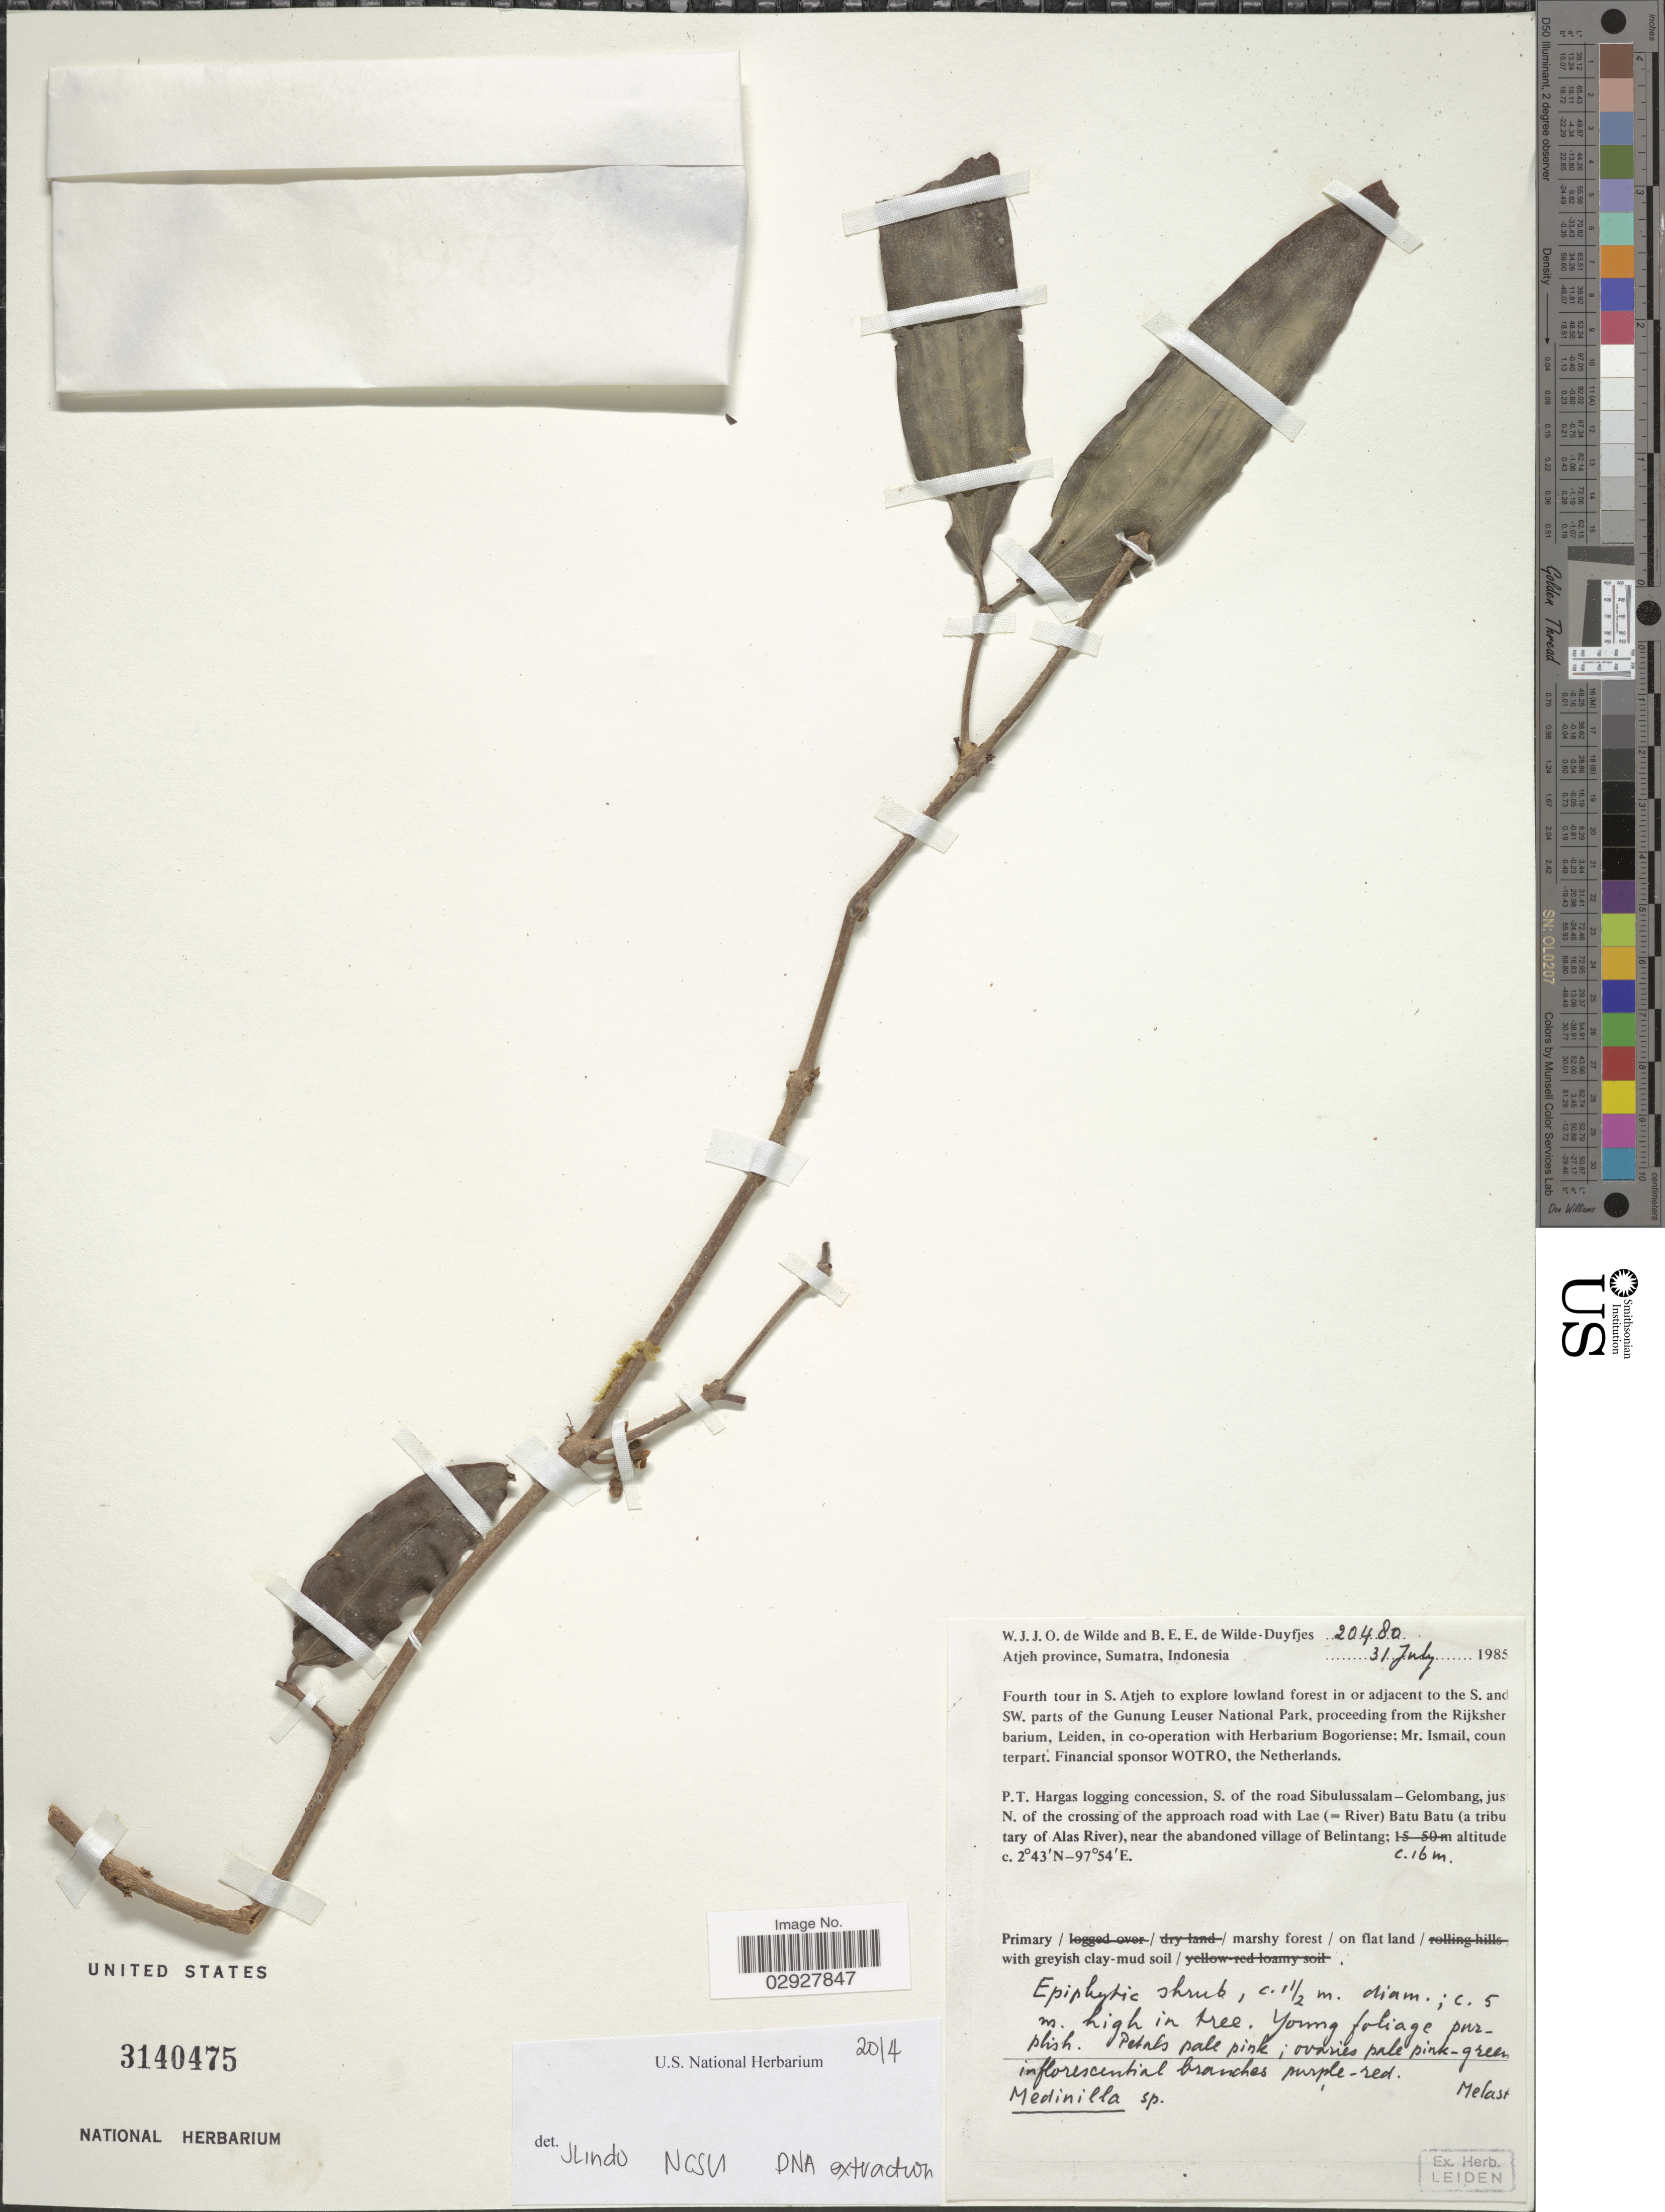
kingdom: Plantae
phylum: Tracheophyta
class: Magnoliopsida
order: Myrtales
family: Melastomataceae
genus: Medinilla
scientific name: Medinilla sp.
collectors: W. J. de Wilde & B. E. de Wilde-Duyfjes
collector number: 20480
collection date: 1985-07-31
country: Indonesia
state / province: Sumatra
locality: Atjeh Province. P.T. Hargas logging concession, S. of the road Sibulussalam-Gelombang, just N. of the crossing of the approach road with Lae (=River) Batu Batu (a tributary of Alas River), near the abandoned village of Belintang.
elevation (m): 16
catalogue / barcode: US 3140475